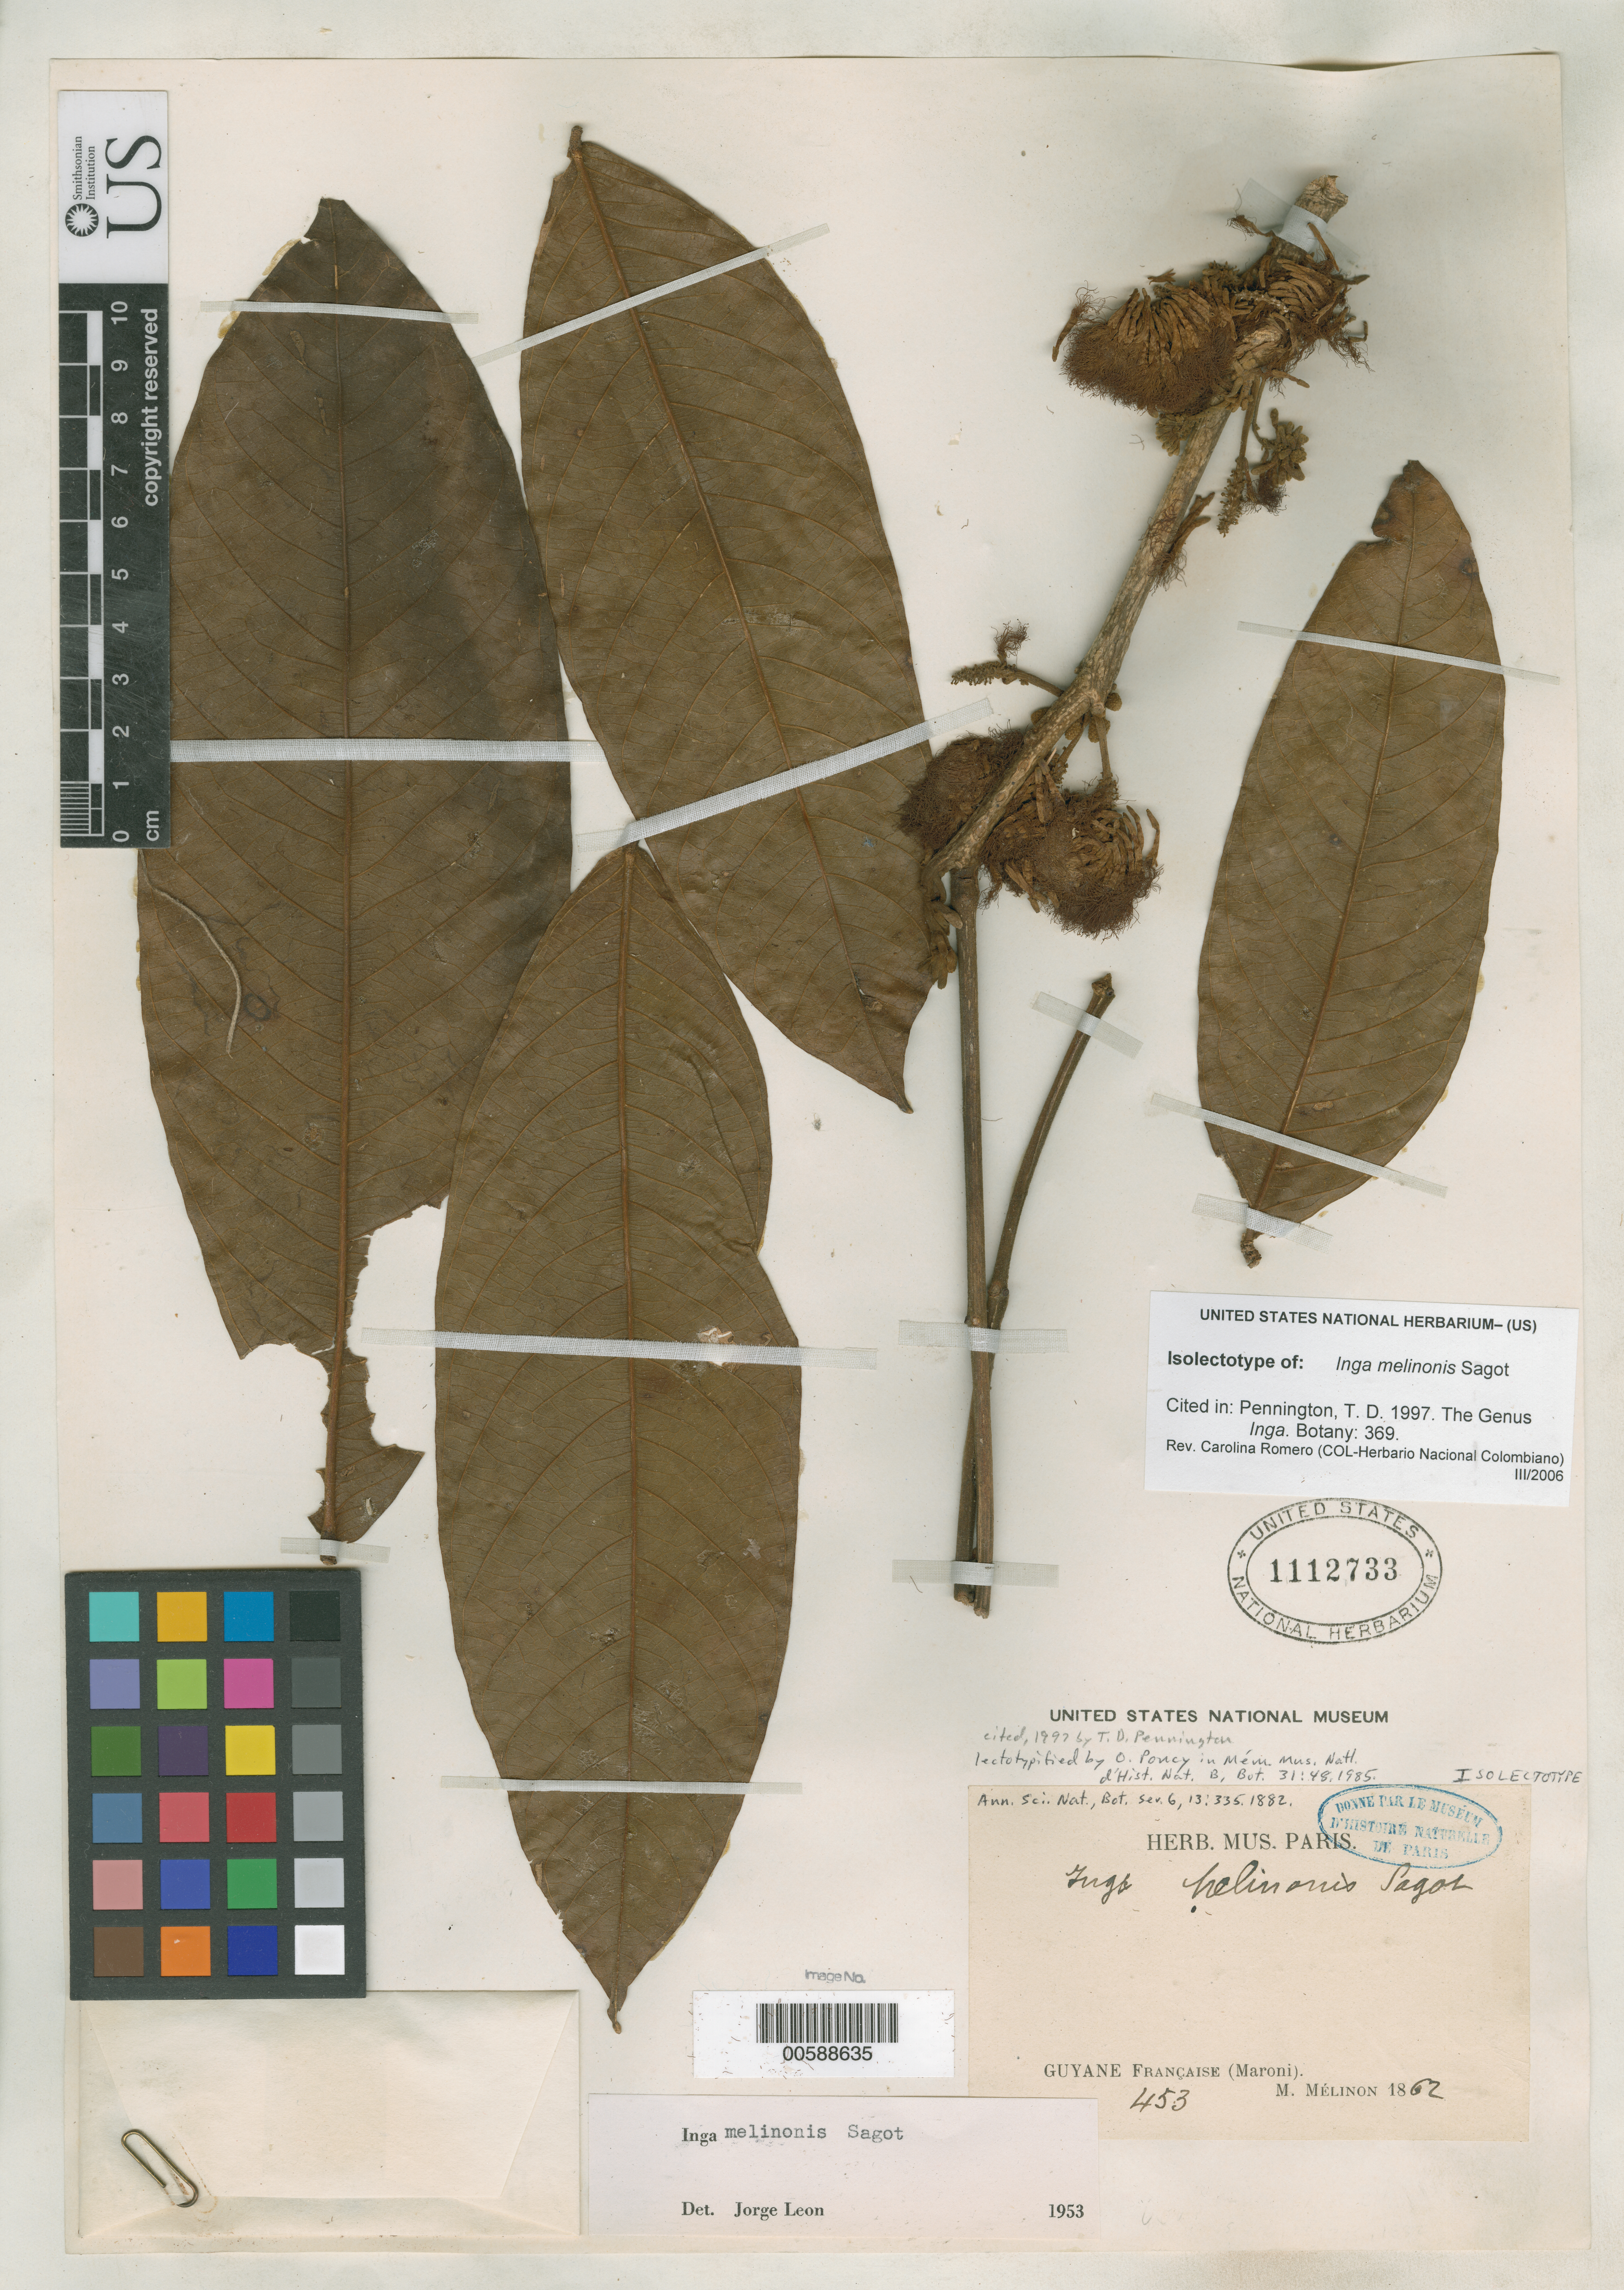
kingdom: Plantae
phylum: Tracheophyta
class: Magnoliopsida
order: Fabales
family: Fabaceae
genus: Inga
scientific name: Inga melinonis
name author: Sagot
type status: Isolectotype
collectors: M. Melinon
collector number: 453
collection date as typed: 1862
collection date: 1862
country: French Guiana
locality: Maroni.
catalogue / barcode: US 1112733